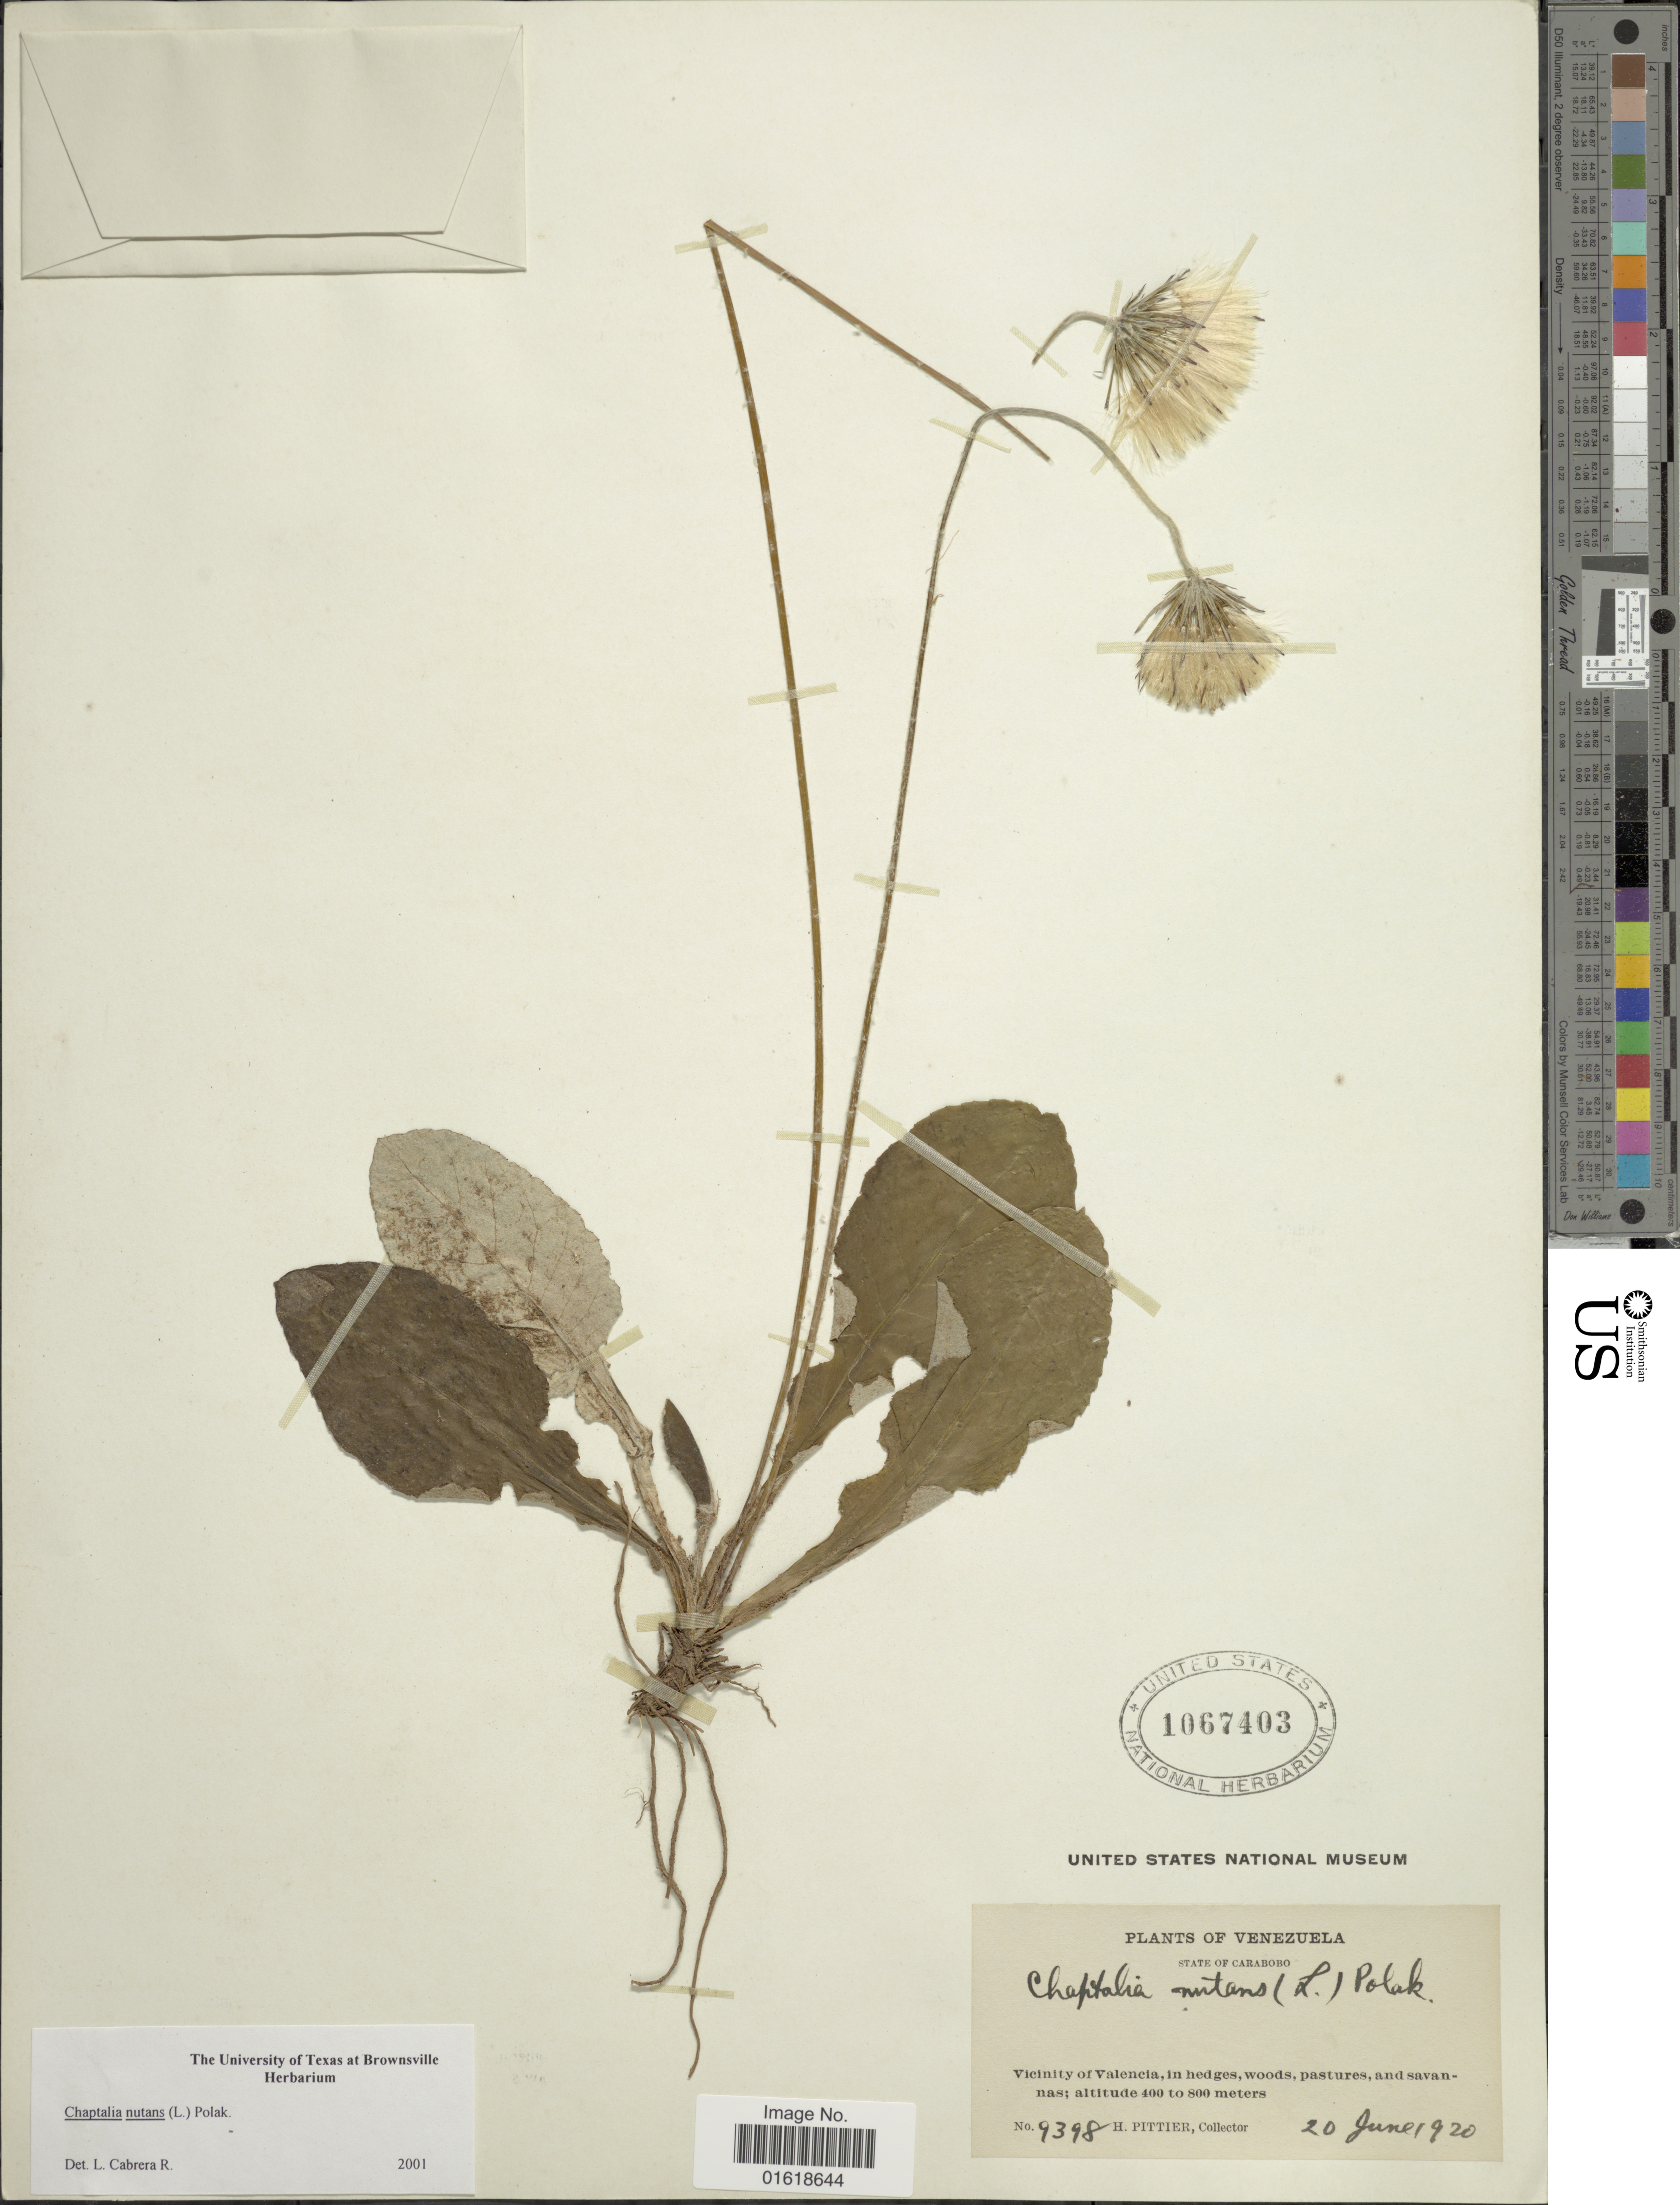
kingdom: Plantae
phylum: Tracheophyta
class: Magnoliopsida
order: Asterales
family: Asteraceae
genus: Chaptalia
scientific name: Chaptalia nutans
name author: (L.) Pol.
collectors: H. F. Pittier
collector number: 9398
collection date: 1920-06-20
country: Venezuela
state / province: Carabobo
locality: State of Carabobo. Vicinity of Valencia, in hedges, woods, pastures, and savanas.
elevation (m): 400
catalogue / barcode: US 1067403